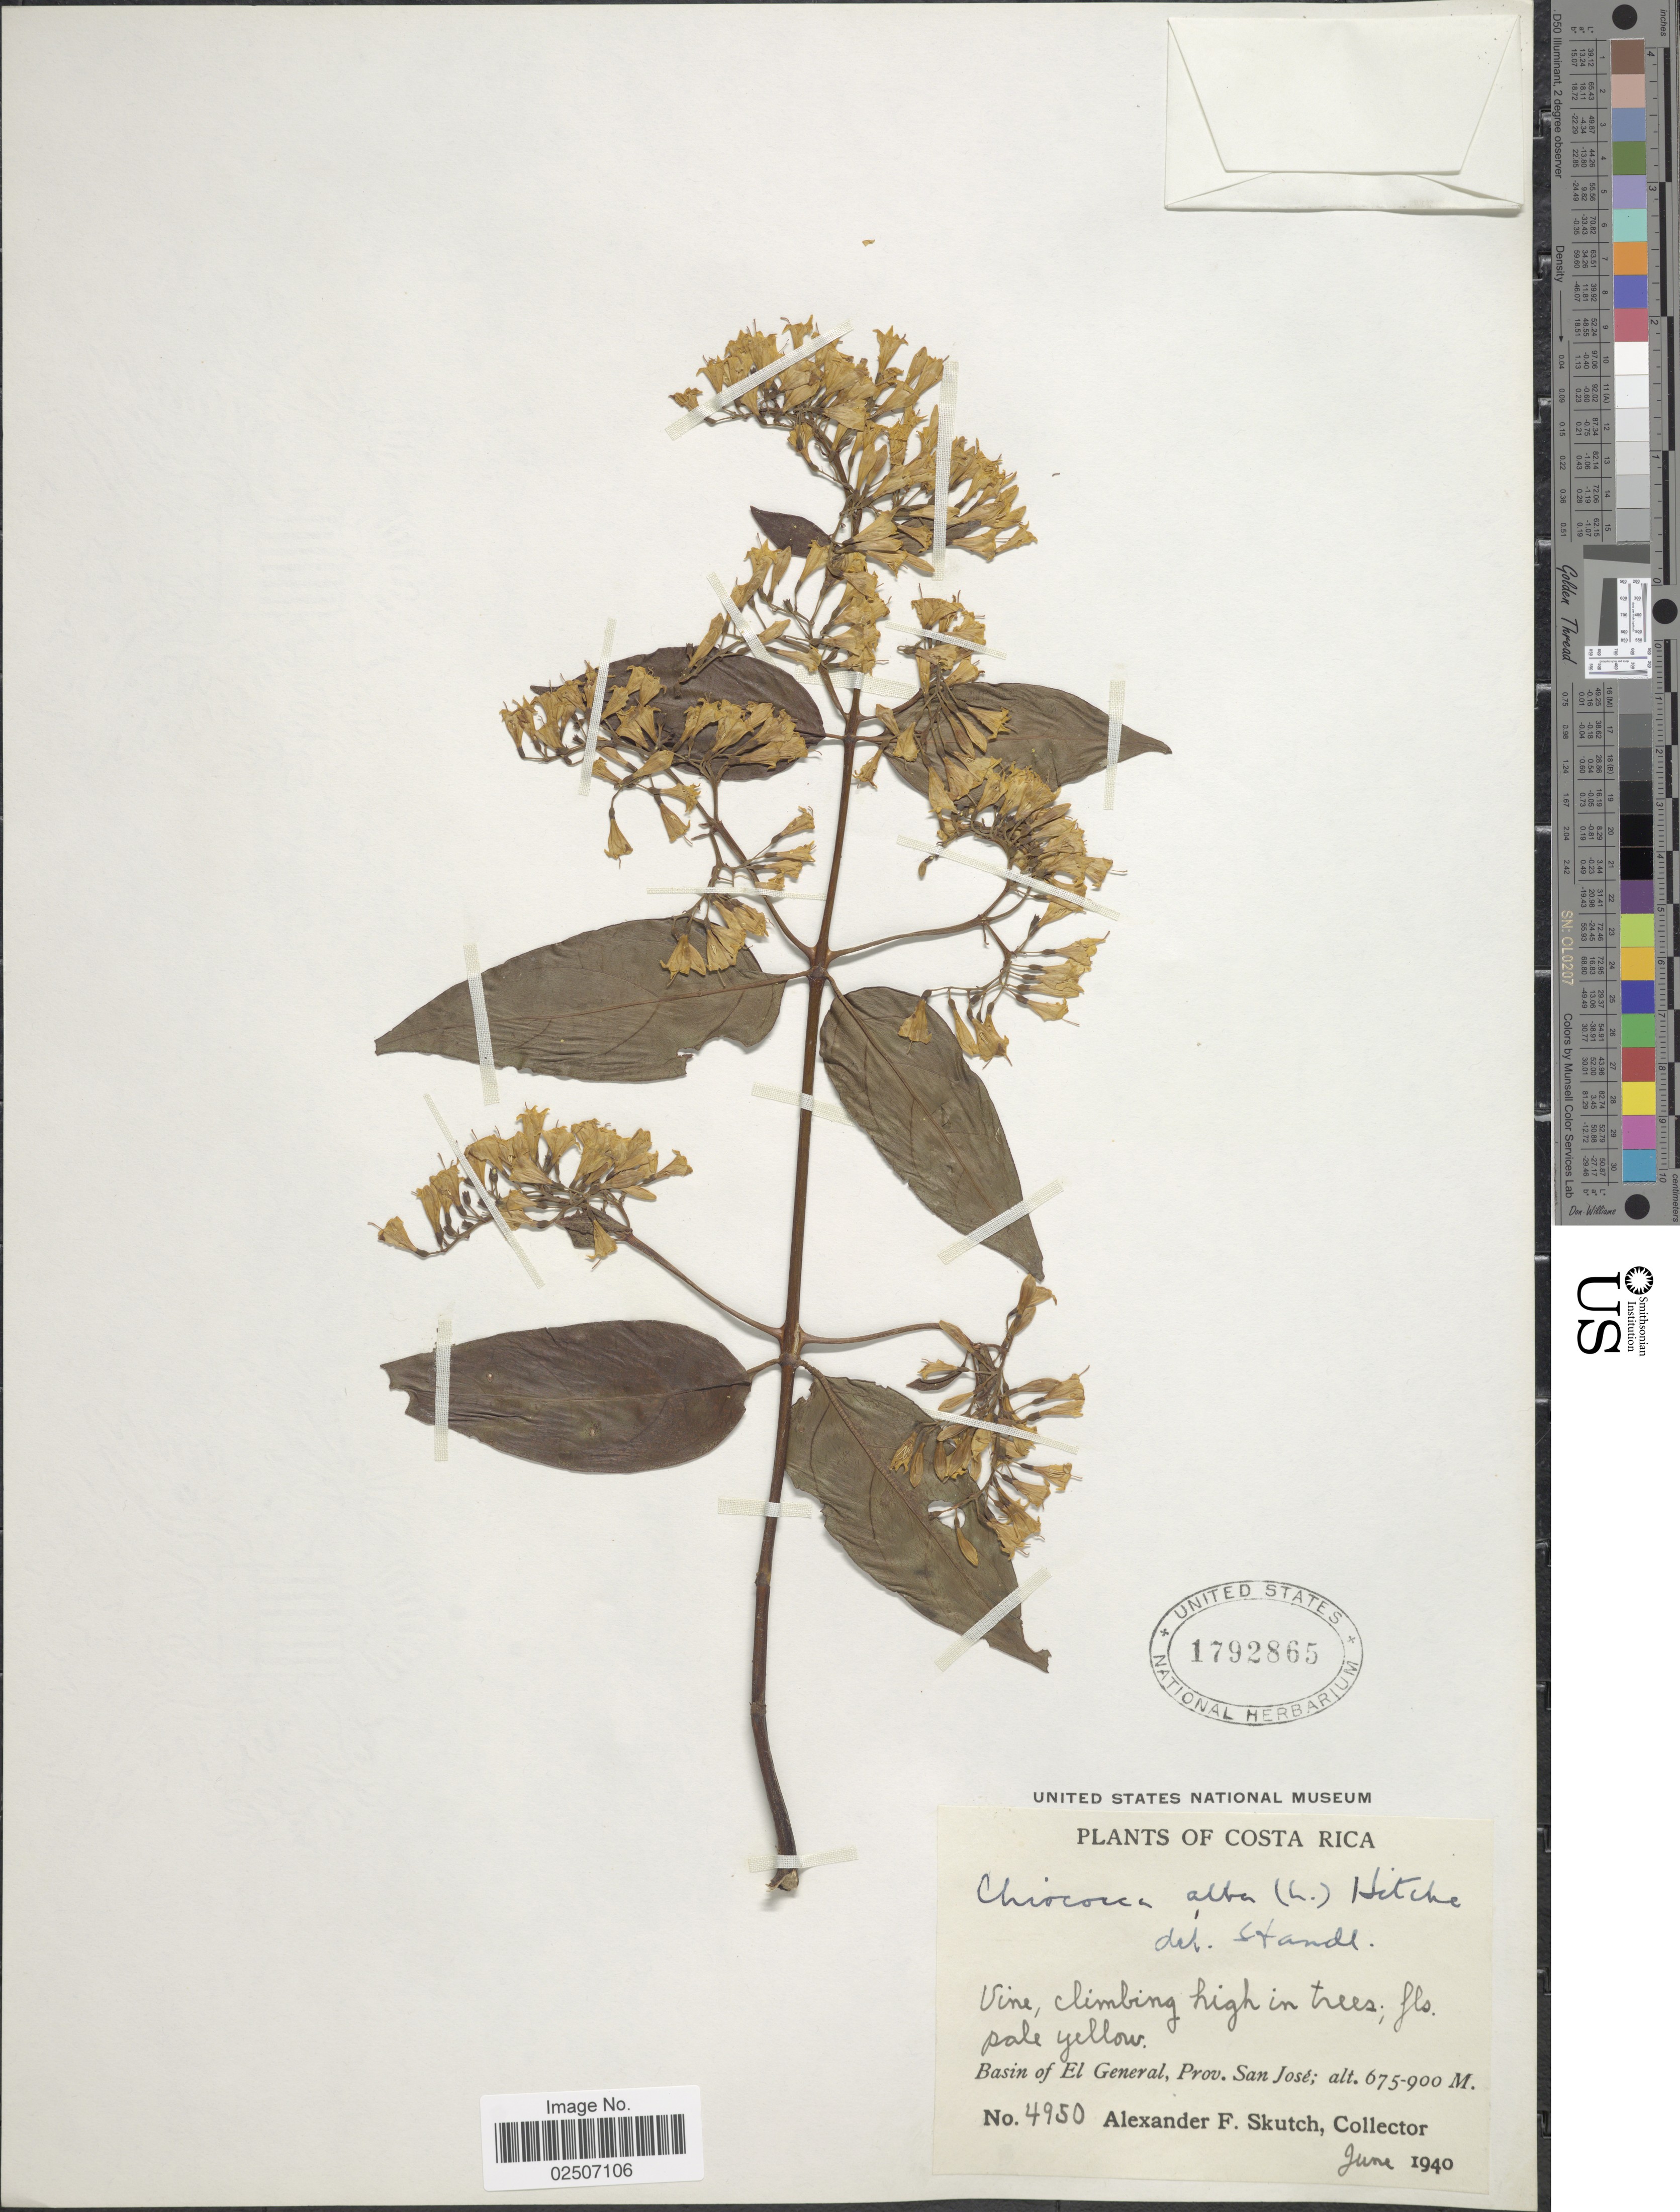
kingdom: Plantae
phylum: Tracheophyta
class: Magnoliopsida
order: Gentianales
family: Rubiaceae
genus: Chiococca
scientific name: Chiococca alba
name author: (L.) Hitchc.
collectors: A. F. Skutch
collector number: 4950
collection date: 1940-06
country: Costa Rica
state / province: San José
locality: Basin of El General, Prov. San Jose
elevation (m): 675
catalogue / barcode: US 1792865